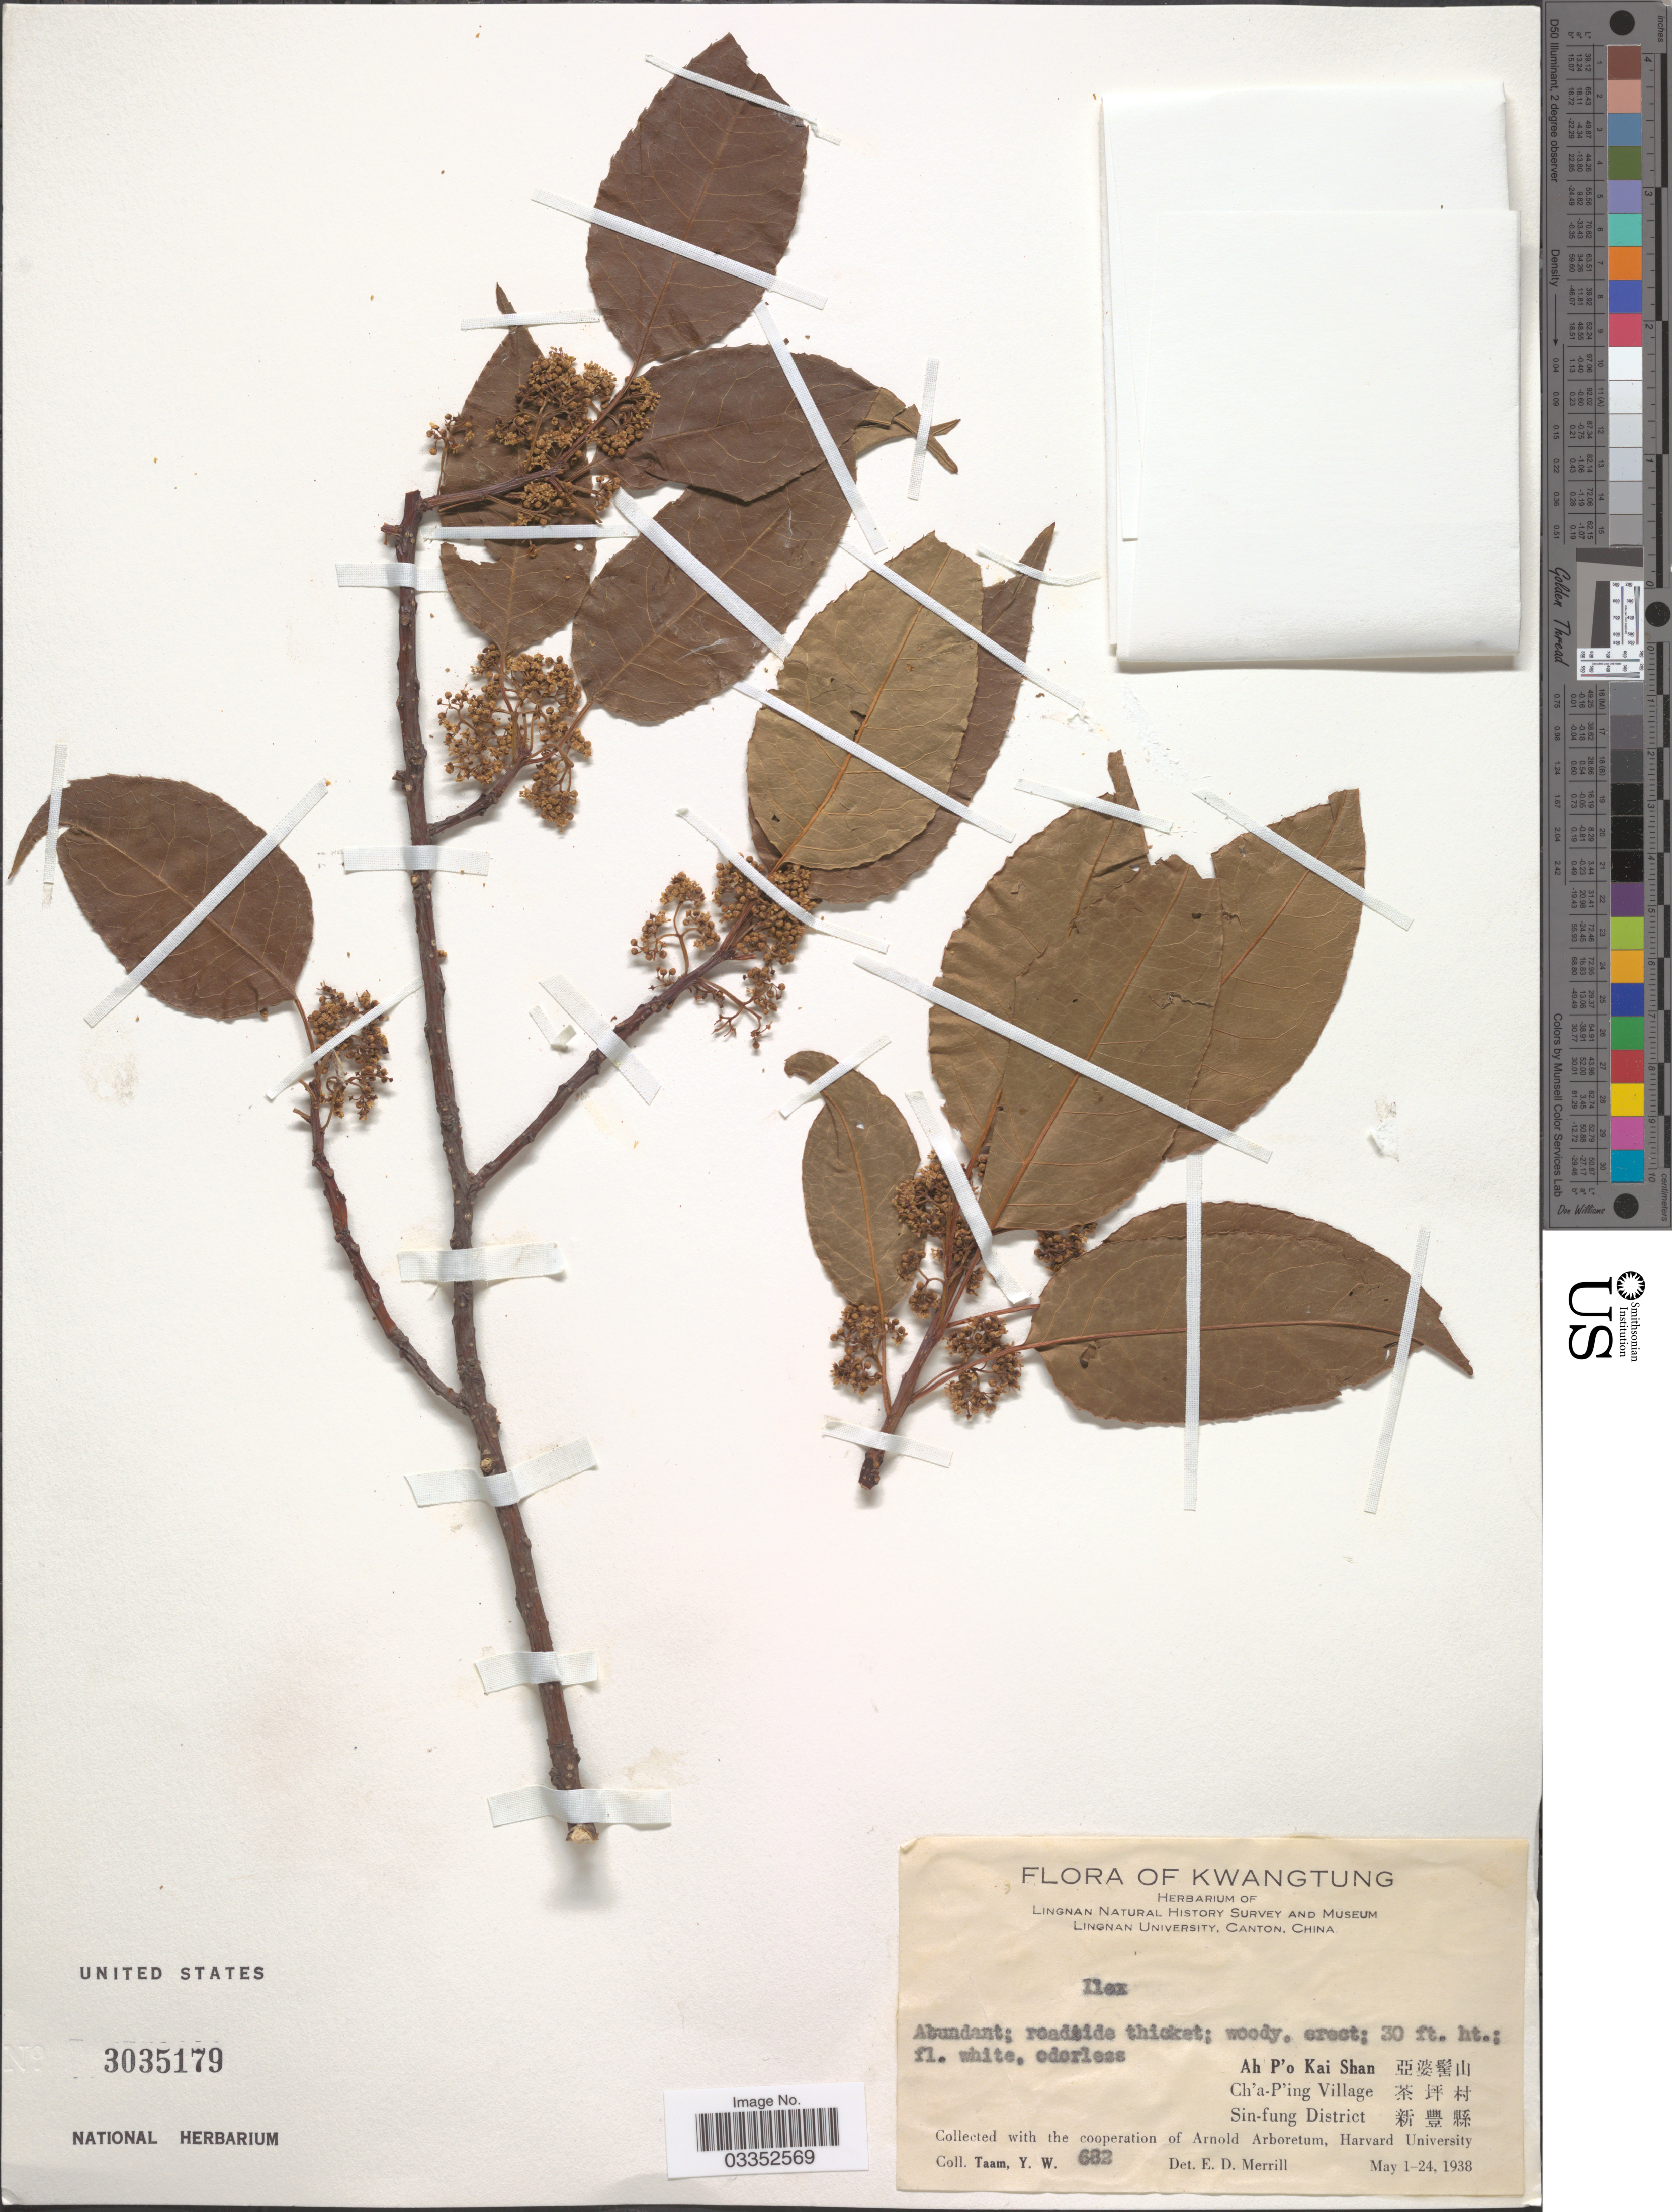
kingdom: Plantae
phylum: Tracheophyta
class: Magnoliopsida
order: Aquifoliales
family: Aquifoliaceae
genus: Ilex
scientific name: Ilex sp.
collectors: Y. W. Taam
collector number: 682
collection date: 1938-05-01/1938-05-24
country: China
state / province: Guangdong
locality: Kwangtung, Ah P'o Kai Shan X, Ch'a-P'ing Village X, Sin-fung District X.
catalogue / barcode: US 3035179